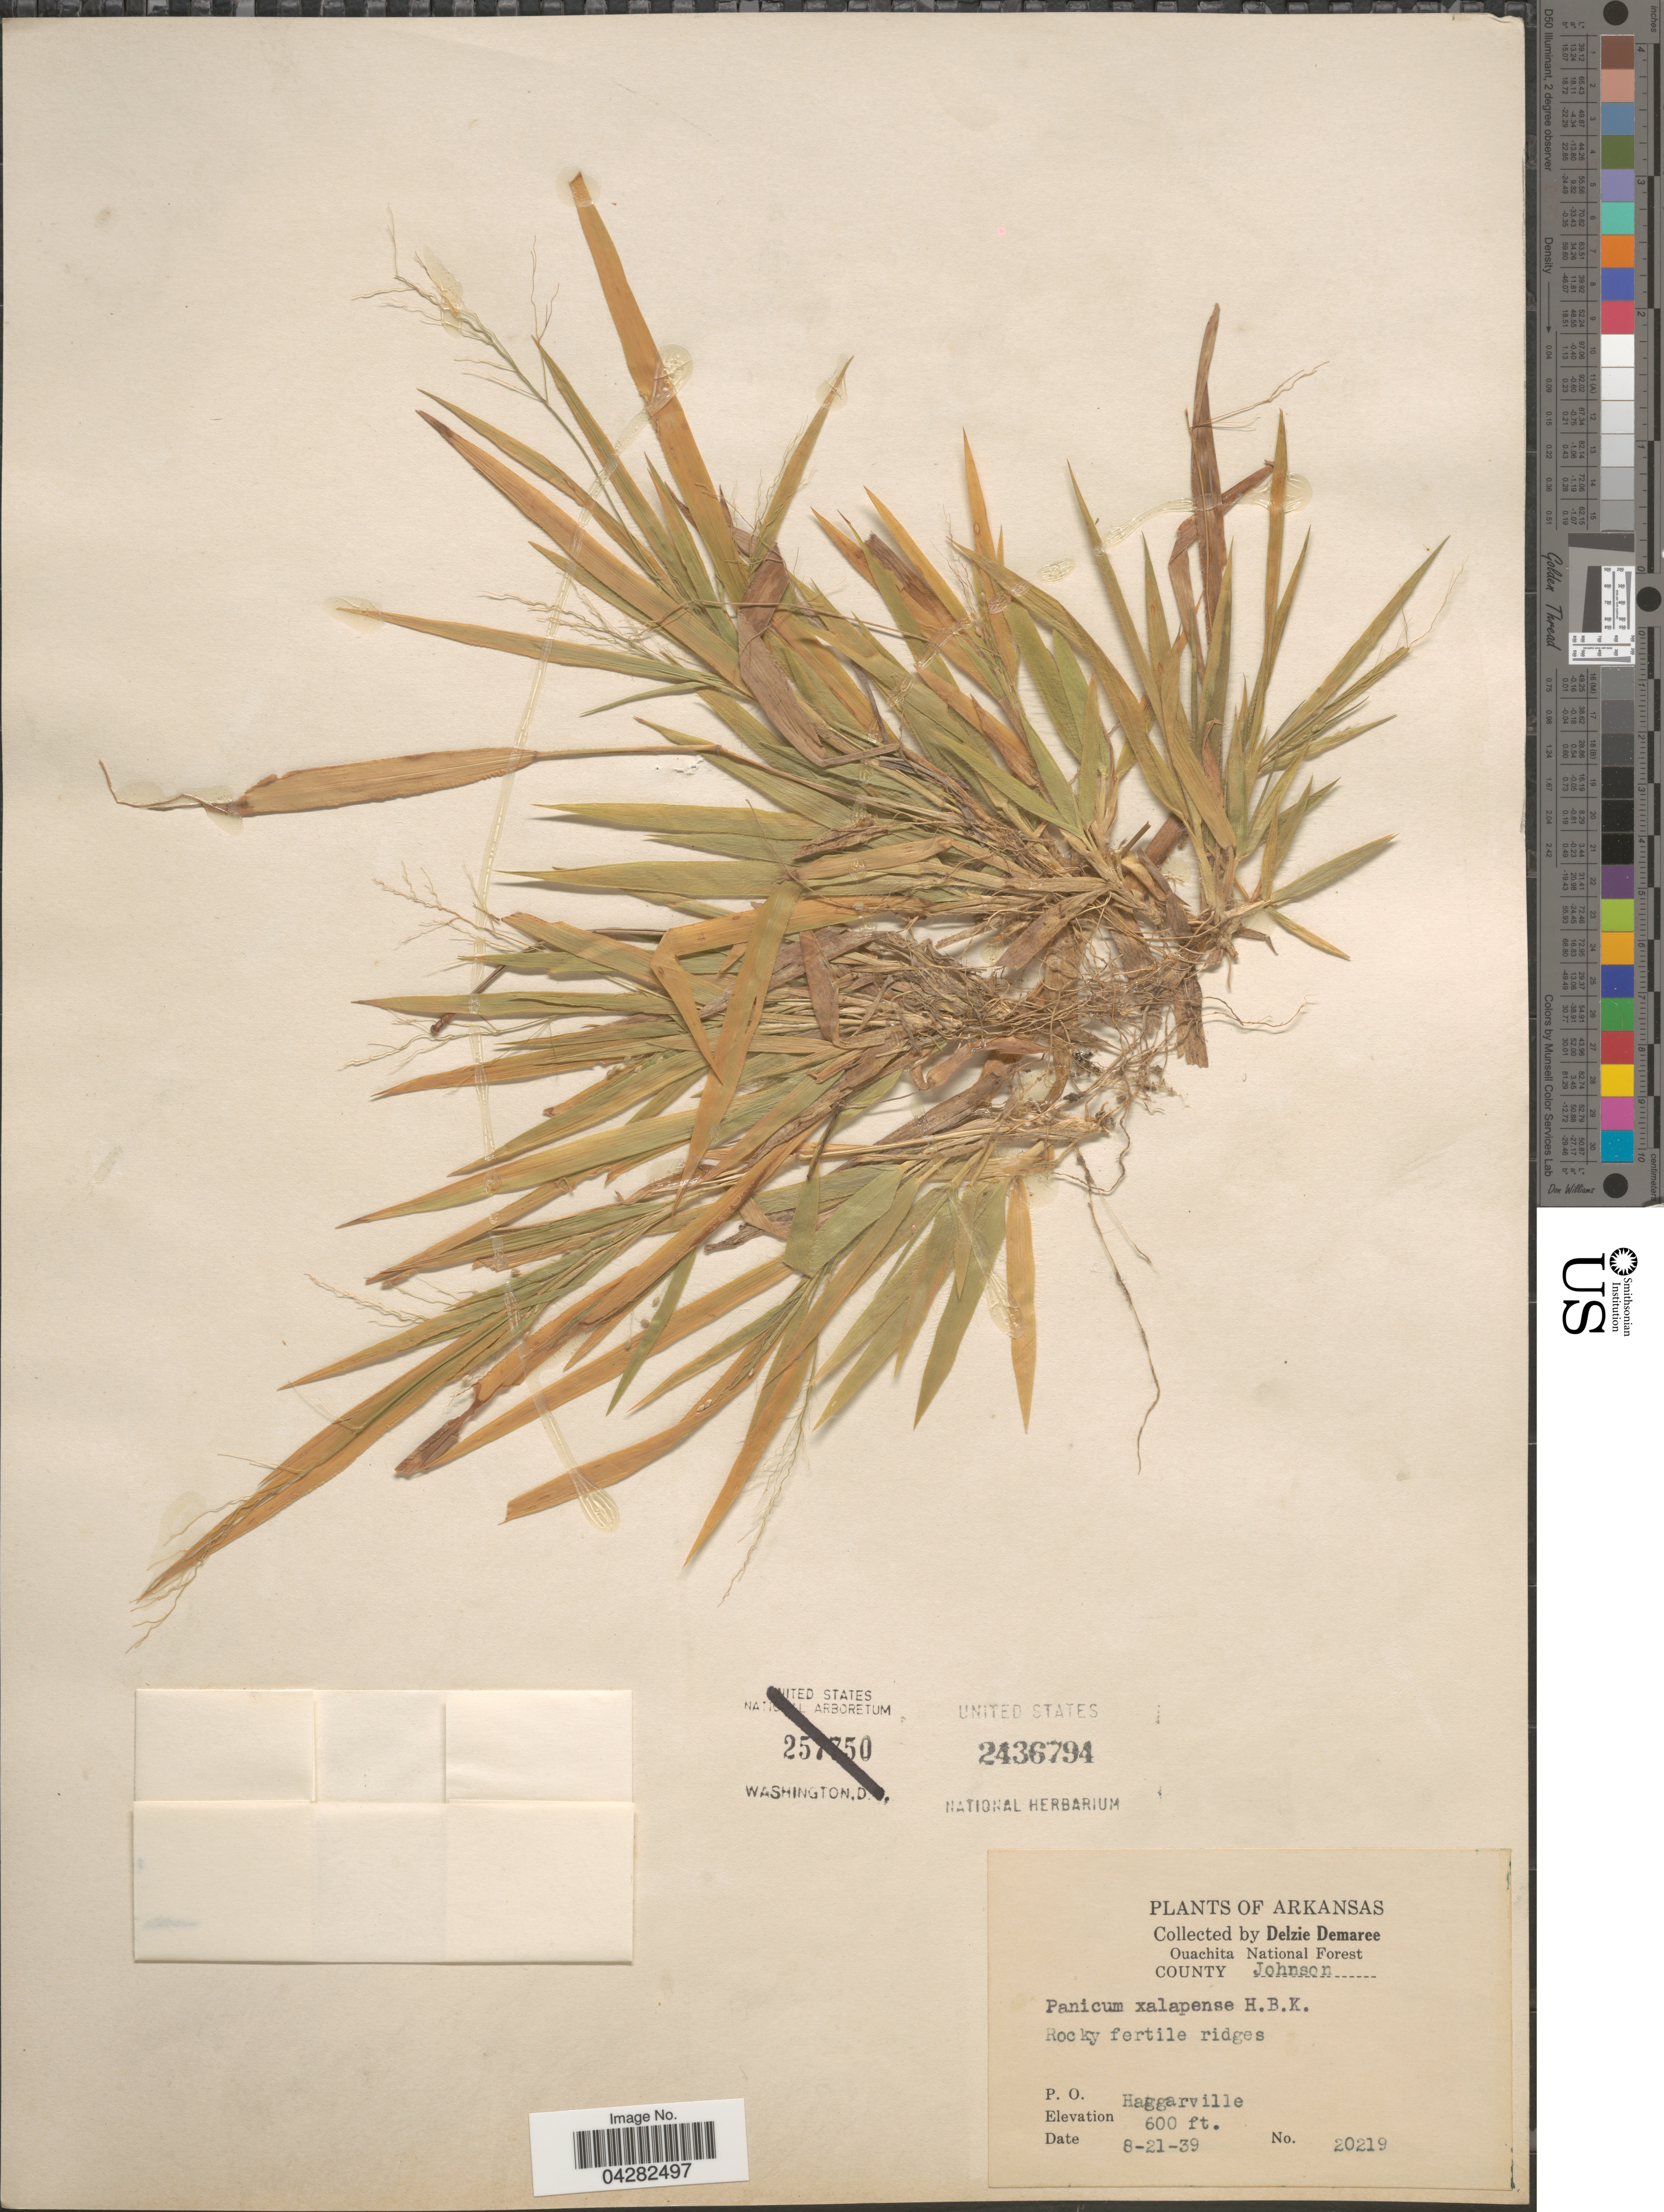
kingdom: Plantae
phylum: Tracheophyta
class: Liliopsida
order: Poales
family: Poaceae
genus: Dichanthelium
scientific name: Dichanthelium laxiflorum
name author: (Lam.) Gould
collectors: D. Demaree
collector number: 20219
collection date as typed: Transcribed d/m/y: 21/8/39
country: United States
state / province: Arkansas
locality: Ouachita National Forest. County Johnson. P. O. Haggarville.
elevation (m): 183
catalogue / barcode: US 2436794